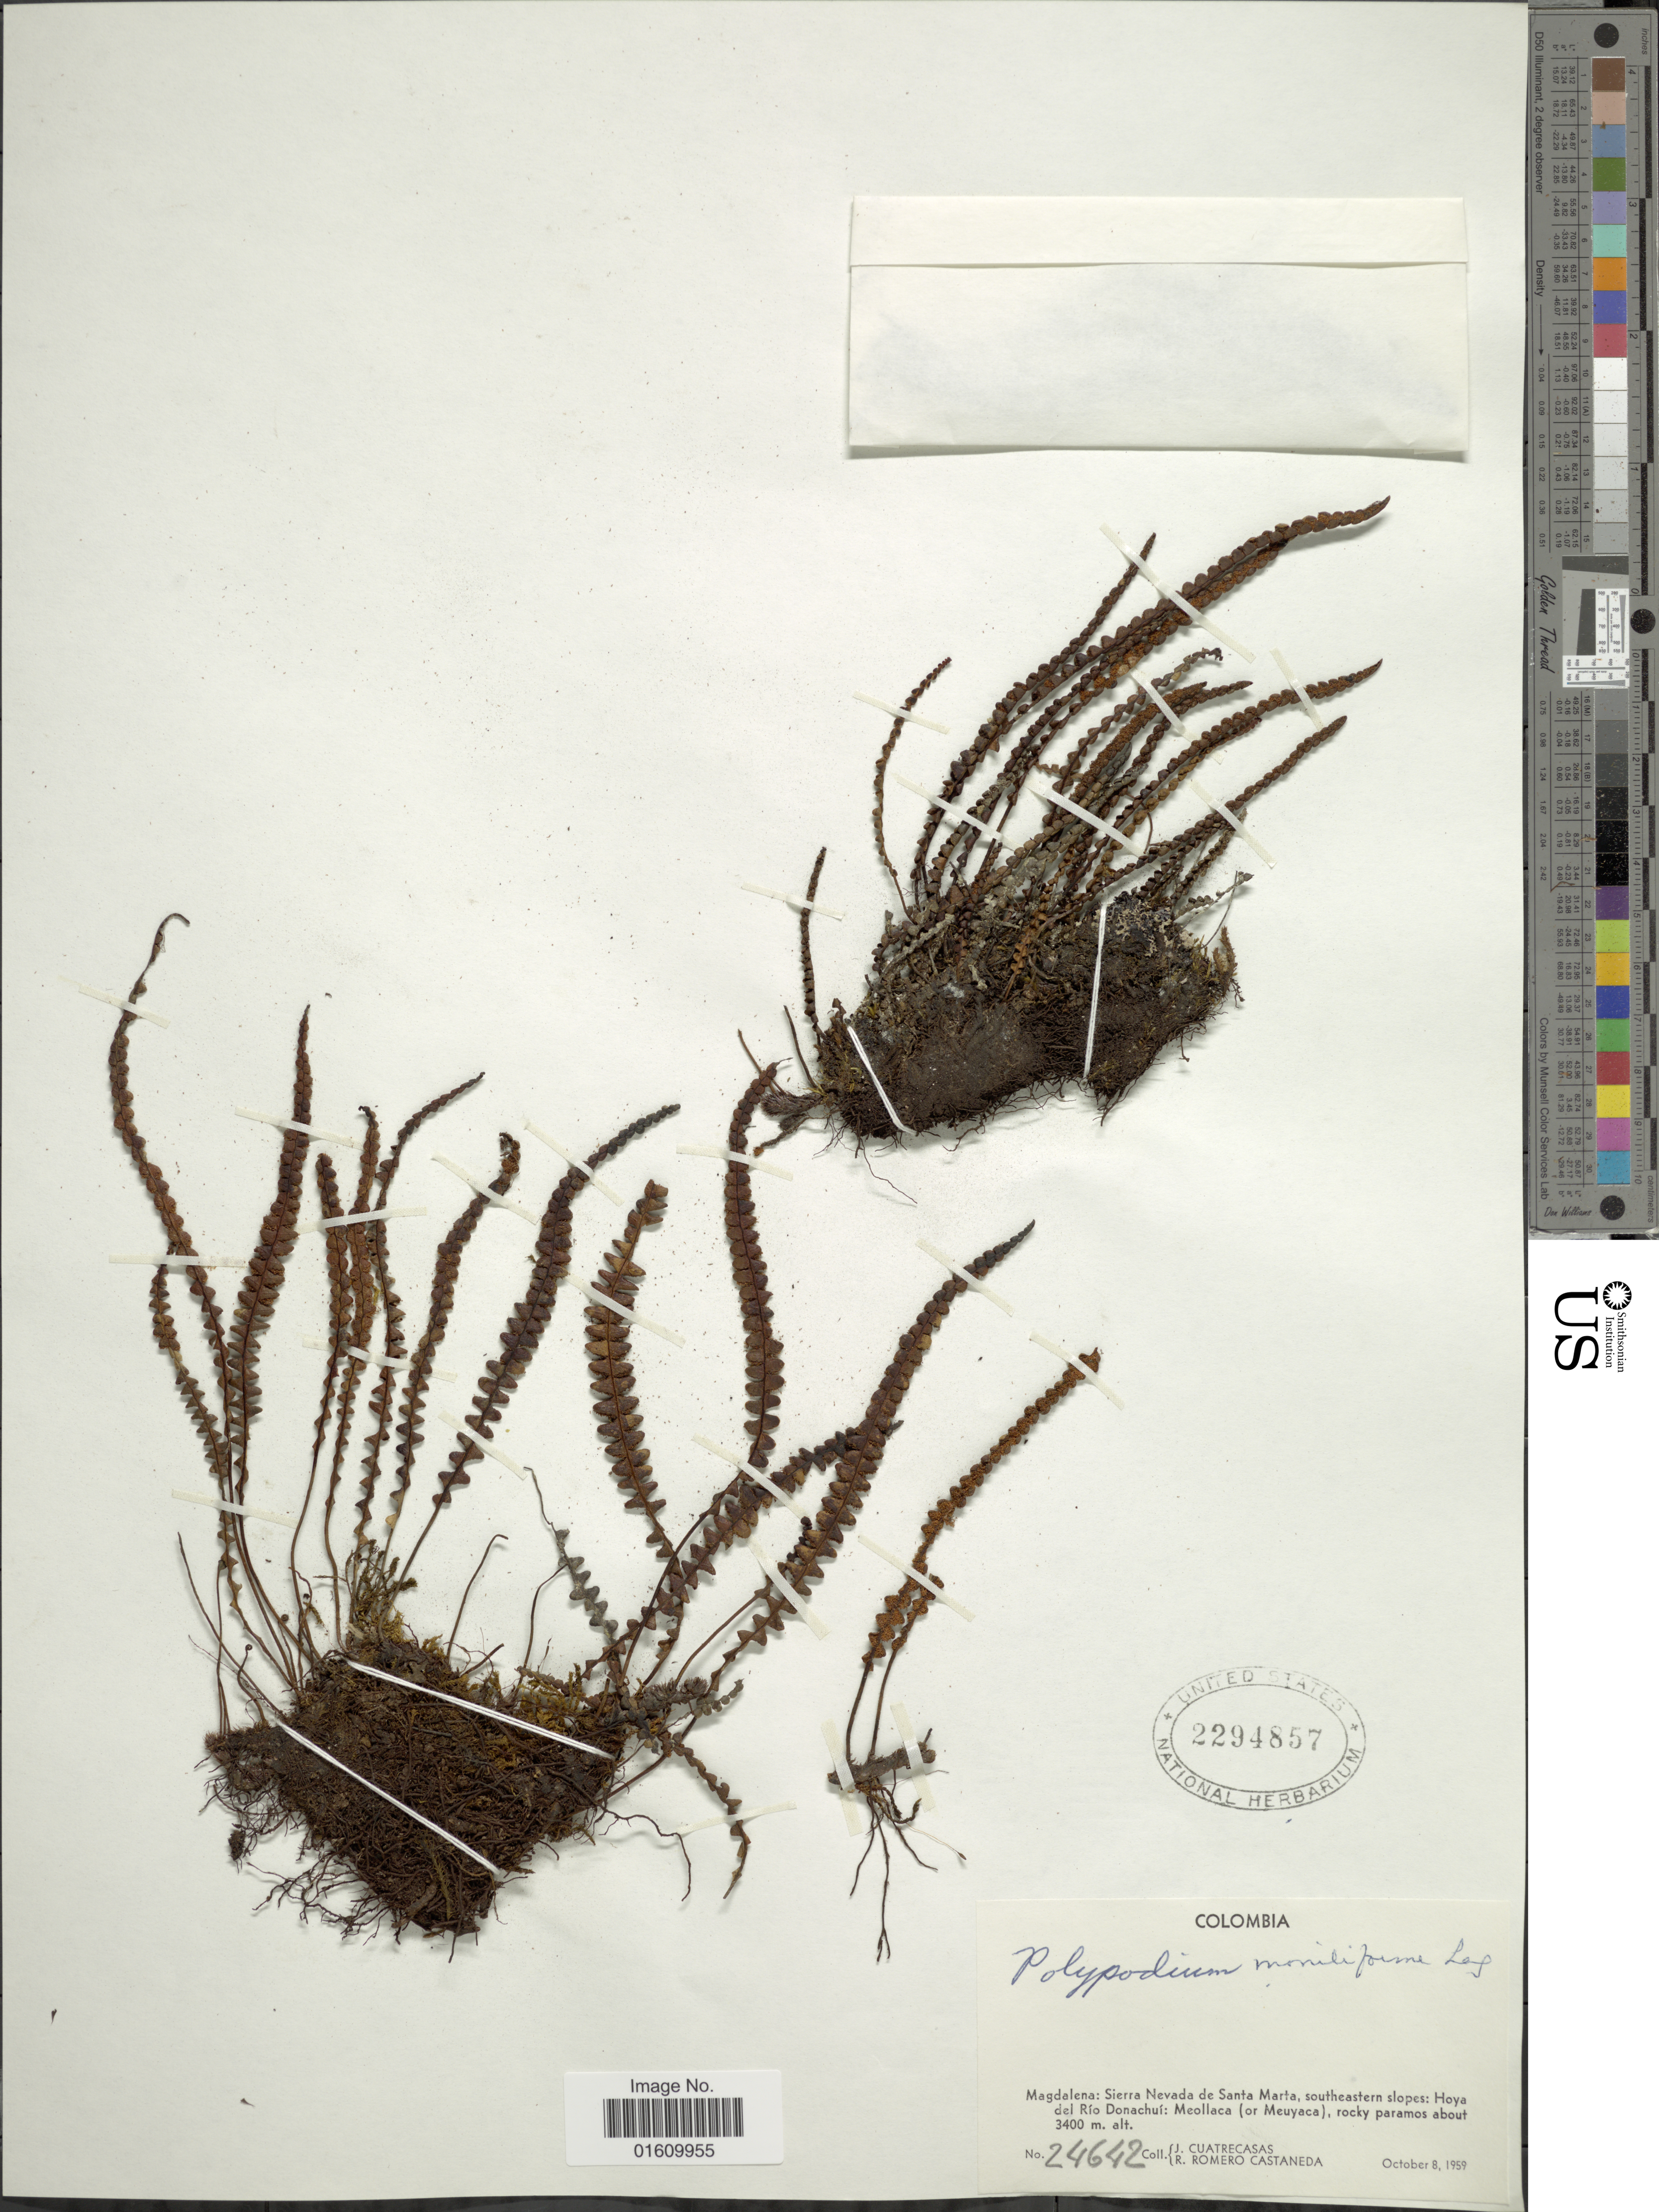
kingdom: Plantae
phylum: Tracheophyta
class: Polypodiopsida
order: Polypodiales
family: Polypodiaceae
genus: Melpomene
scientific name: Melpomene moniliformis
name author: (Lag. ex Sw.) A.R. Sm. & R.C. Moran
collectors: J. Cuatrecasas & R. Romero Castañeda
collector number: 24642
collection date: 1959-10-08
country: Colombia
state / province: Magdalena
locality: Sierra Nevada de Santa Marta, southeastern slopes, Hoya del Rio Donachui: Meollaca ( or Meuyaca ).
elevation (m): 3400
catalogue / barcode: US 2294857